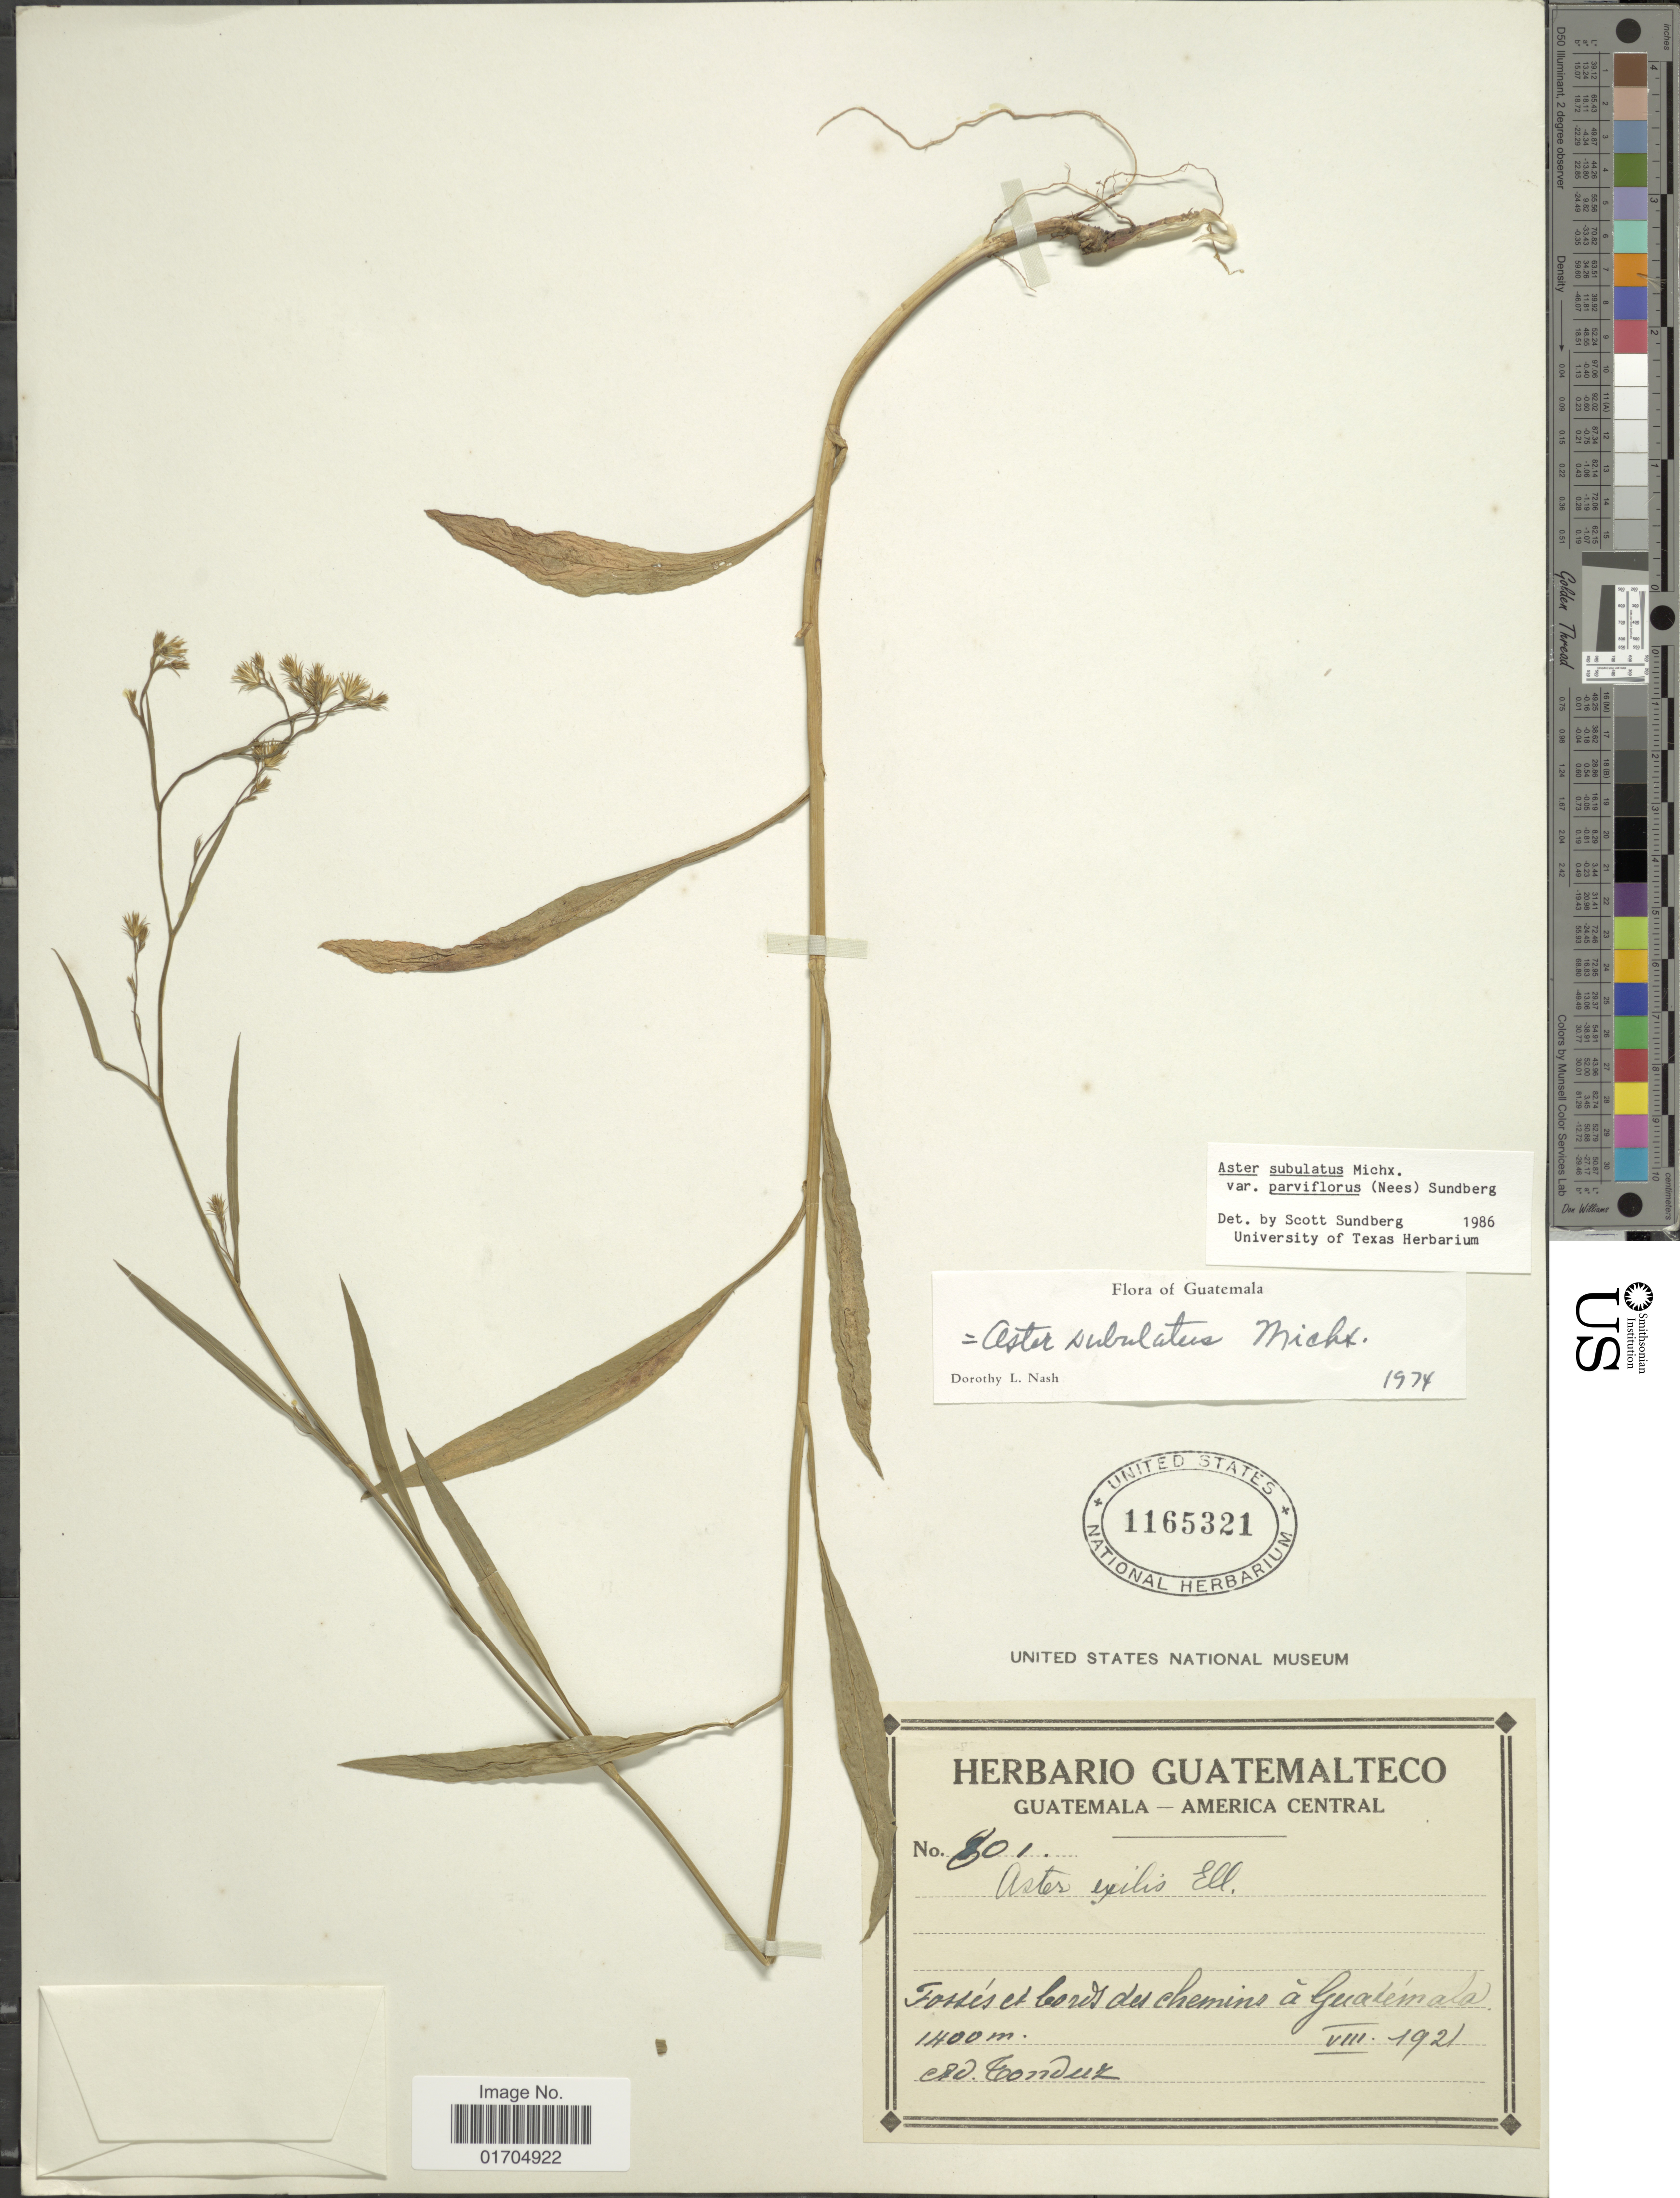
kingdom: Plantae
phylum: Tracheophyta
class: Magnoliopsida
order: Asterales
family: Asteraceae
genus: Symphyotrichum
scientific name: Symphyotrichum subulatum var. parviflorum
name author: (Nees) S.D. Sundb.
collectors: A. Tonduz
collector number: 801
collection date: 1921-08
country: Guatemala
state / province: Guatemala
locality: Fossés et bords des chemins á Guatémala, America Central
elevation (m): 1400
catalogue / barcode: US 1165321